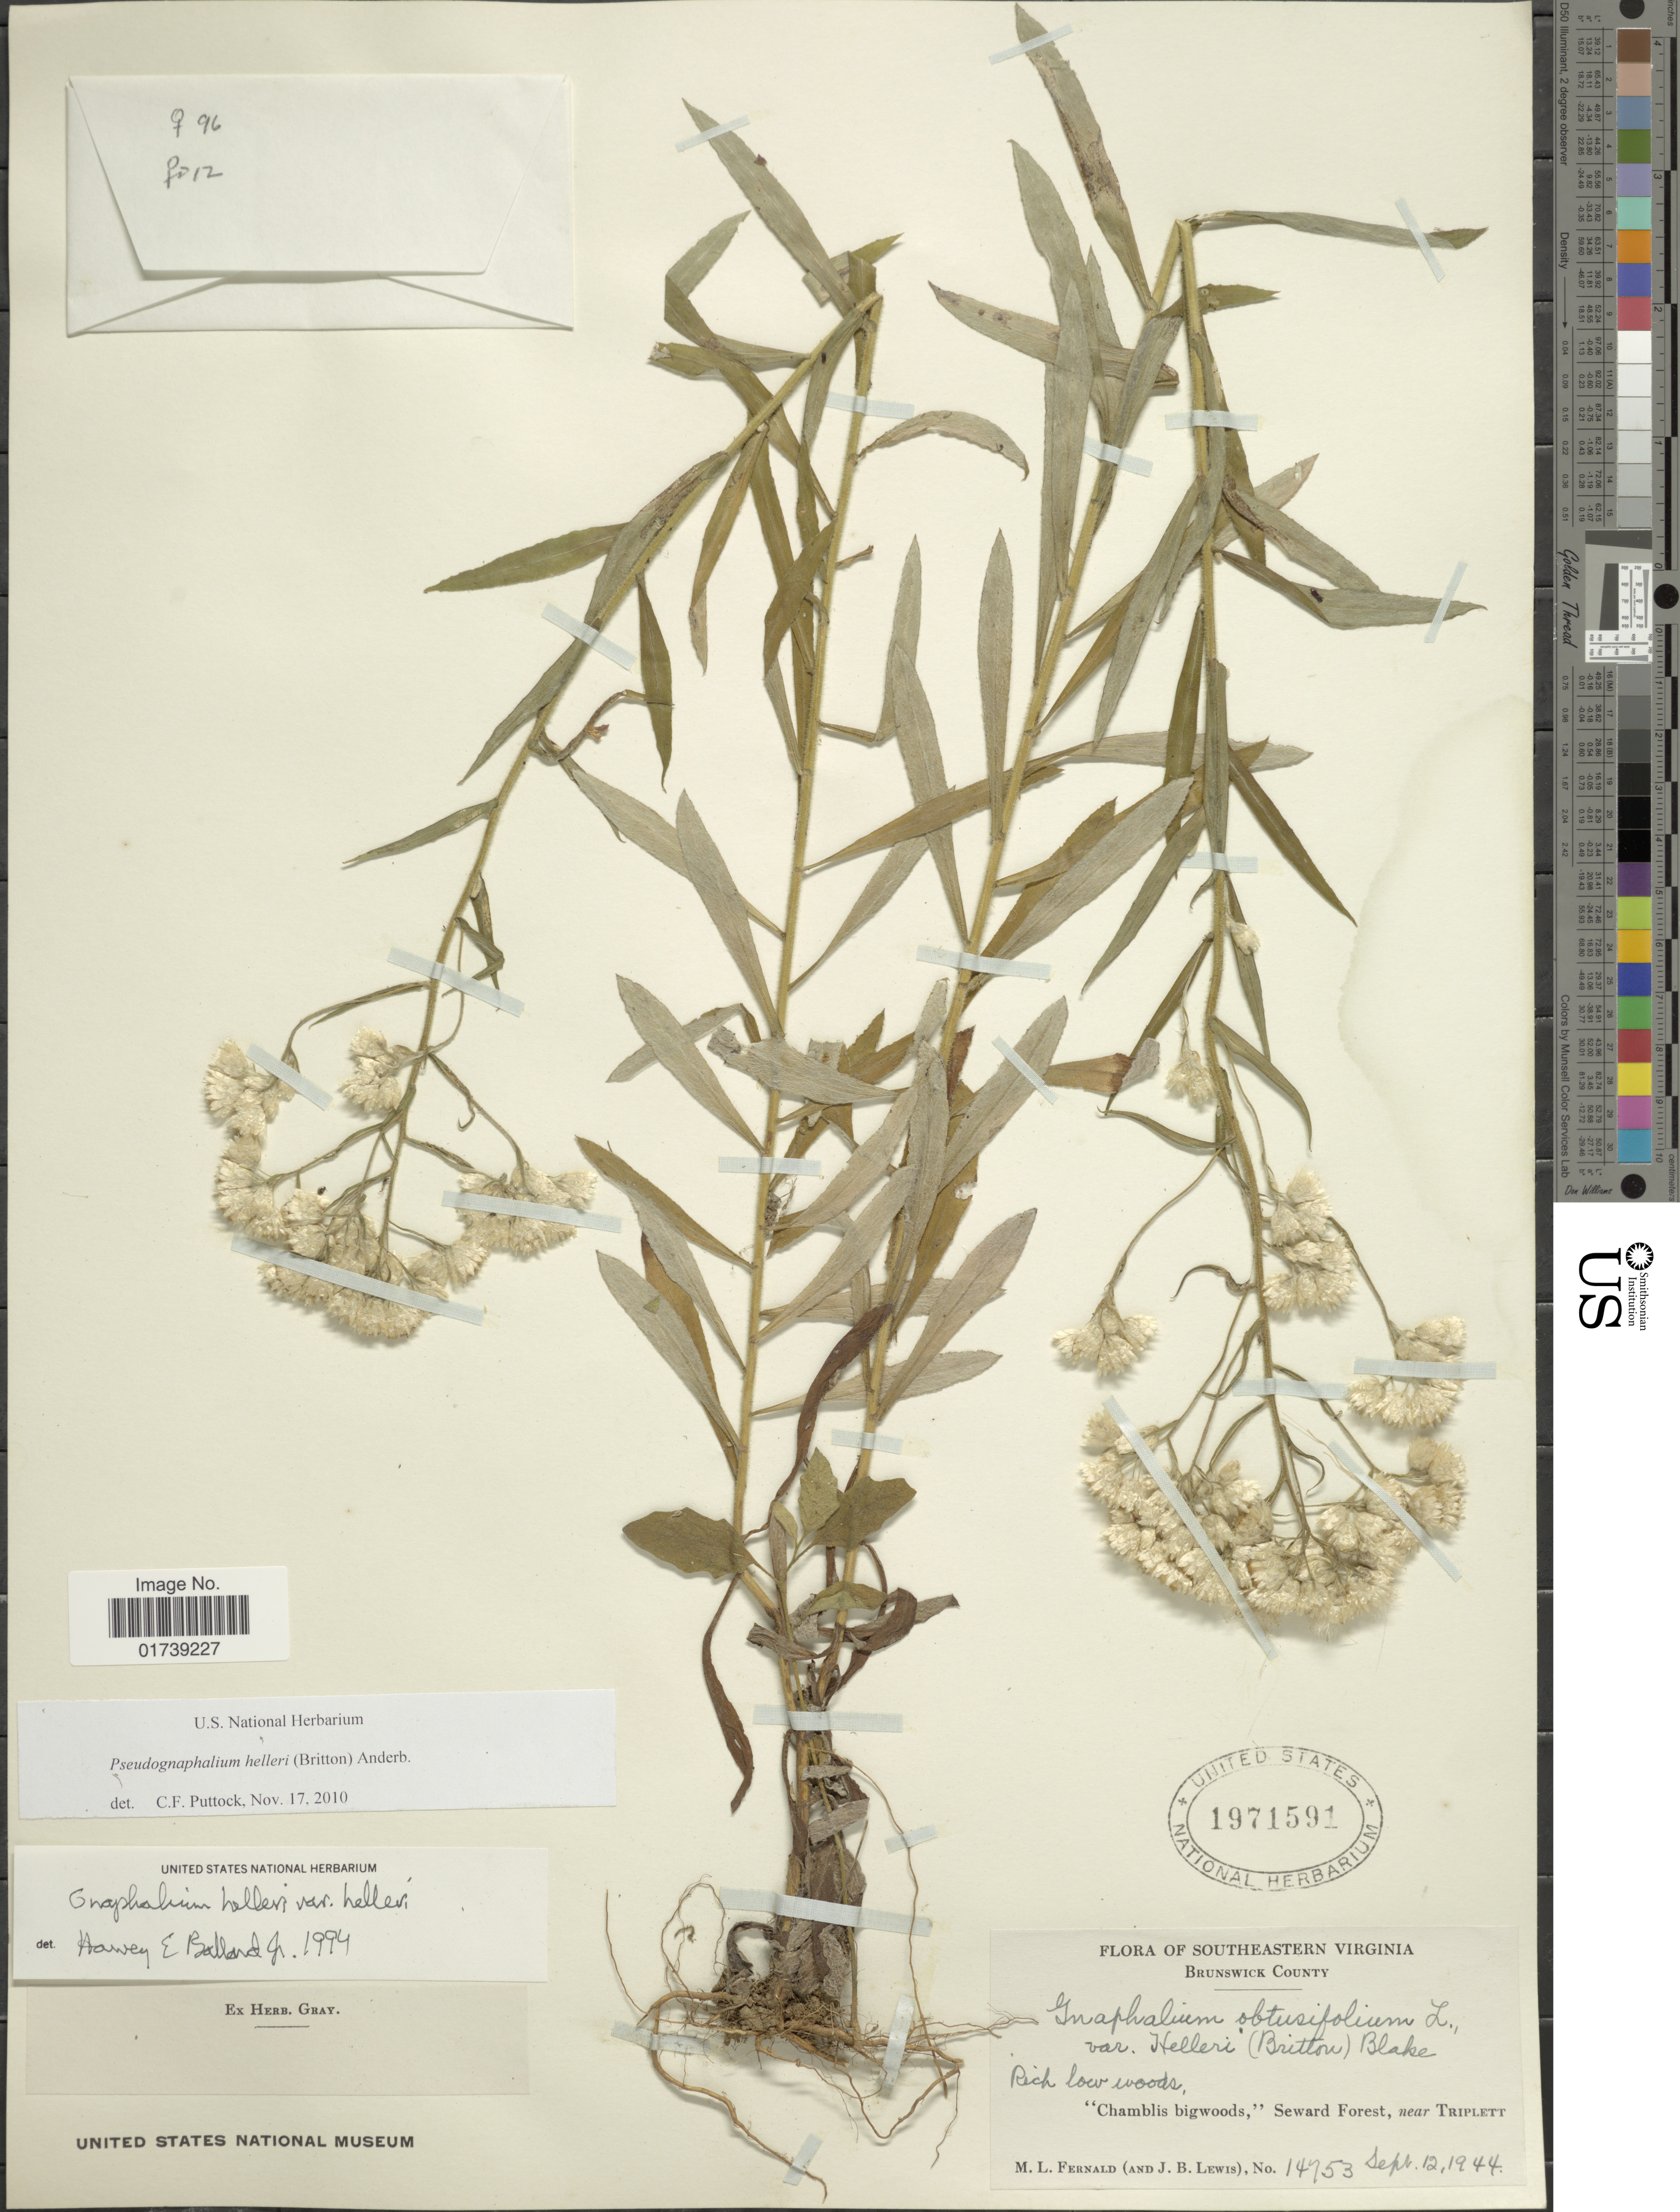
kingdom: Plantae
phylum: Tracheophyta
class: Magnoliopsida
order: Asterales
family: Asteraceae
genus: Pseudognaphalium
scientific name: Pseudognaphalium helleri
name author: (Britton) Anderb.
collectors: M. L. Fernald & J. B. Lewis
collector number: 14753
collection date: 1944-09-12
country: United States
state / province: Virginia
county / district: Brunswick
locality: Southeastern Virginia, Brunswick County, "Chamblis bigwoods", Seward Forest, near Triplett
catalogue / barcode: US 1971591